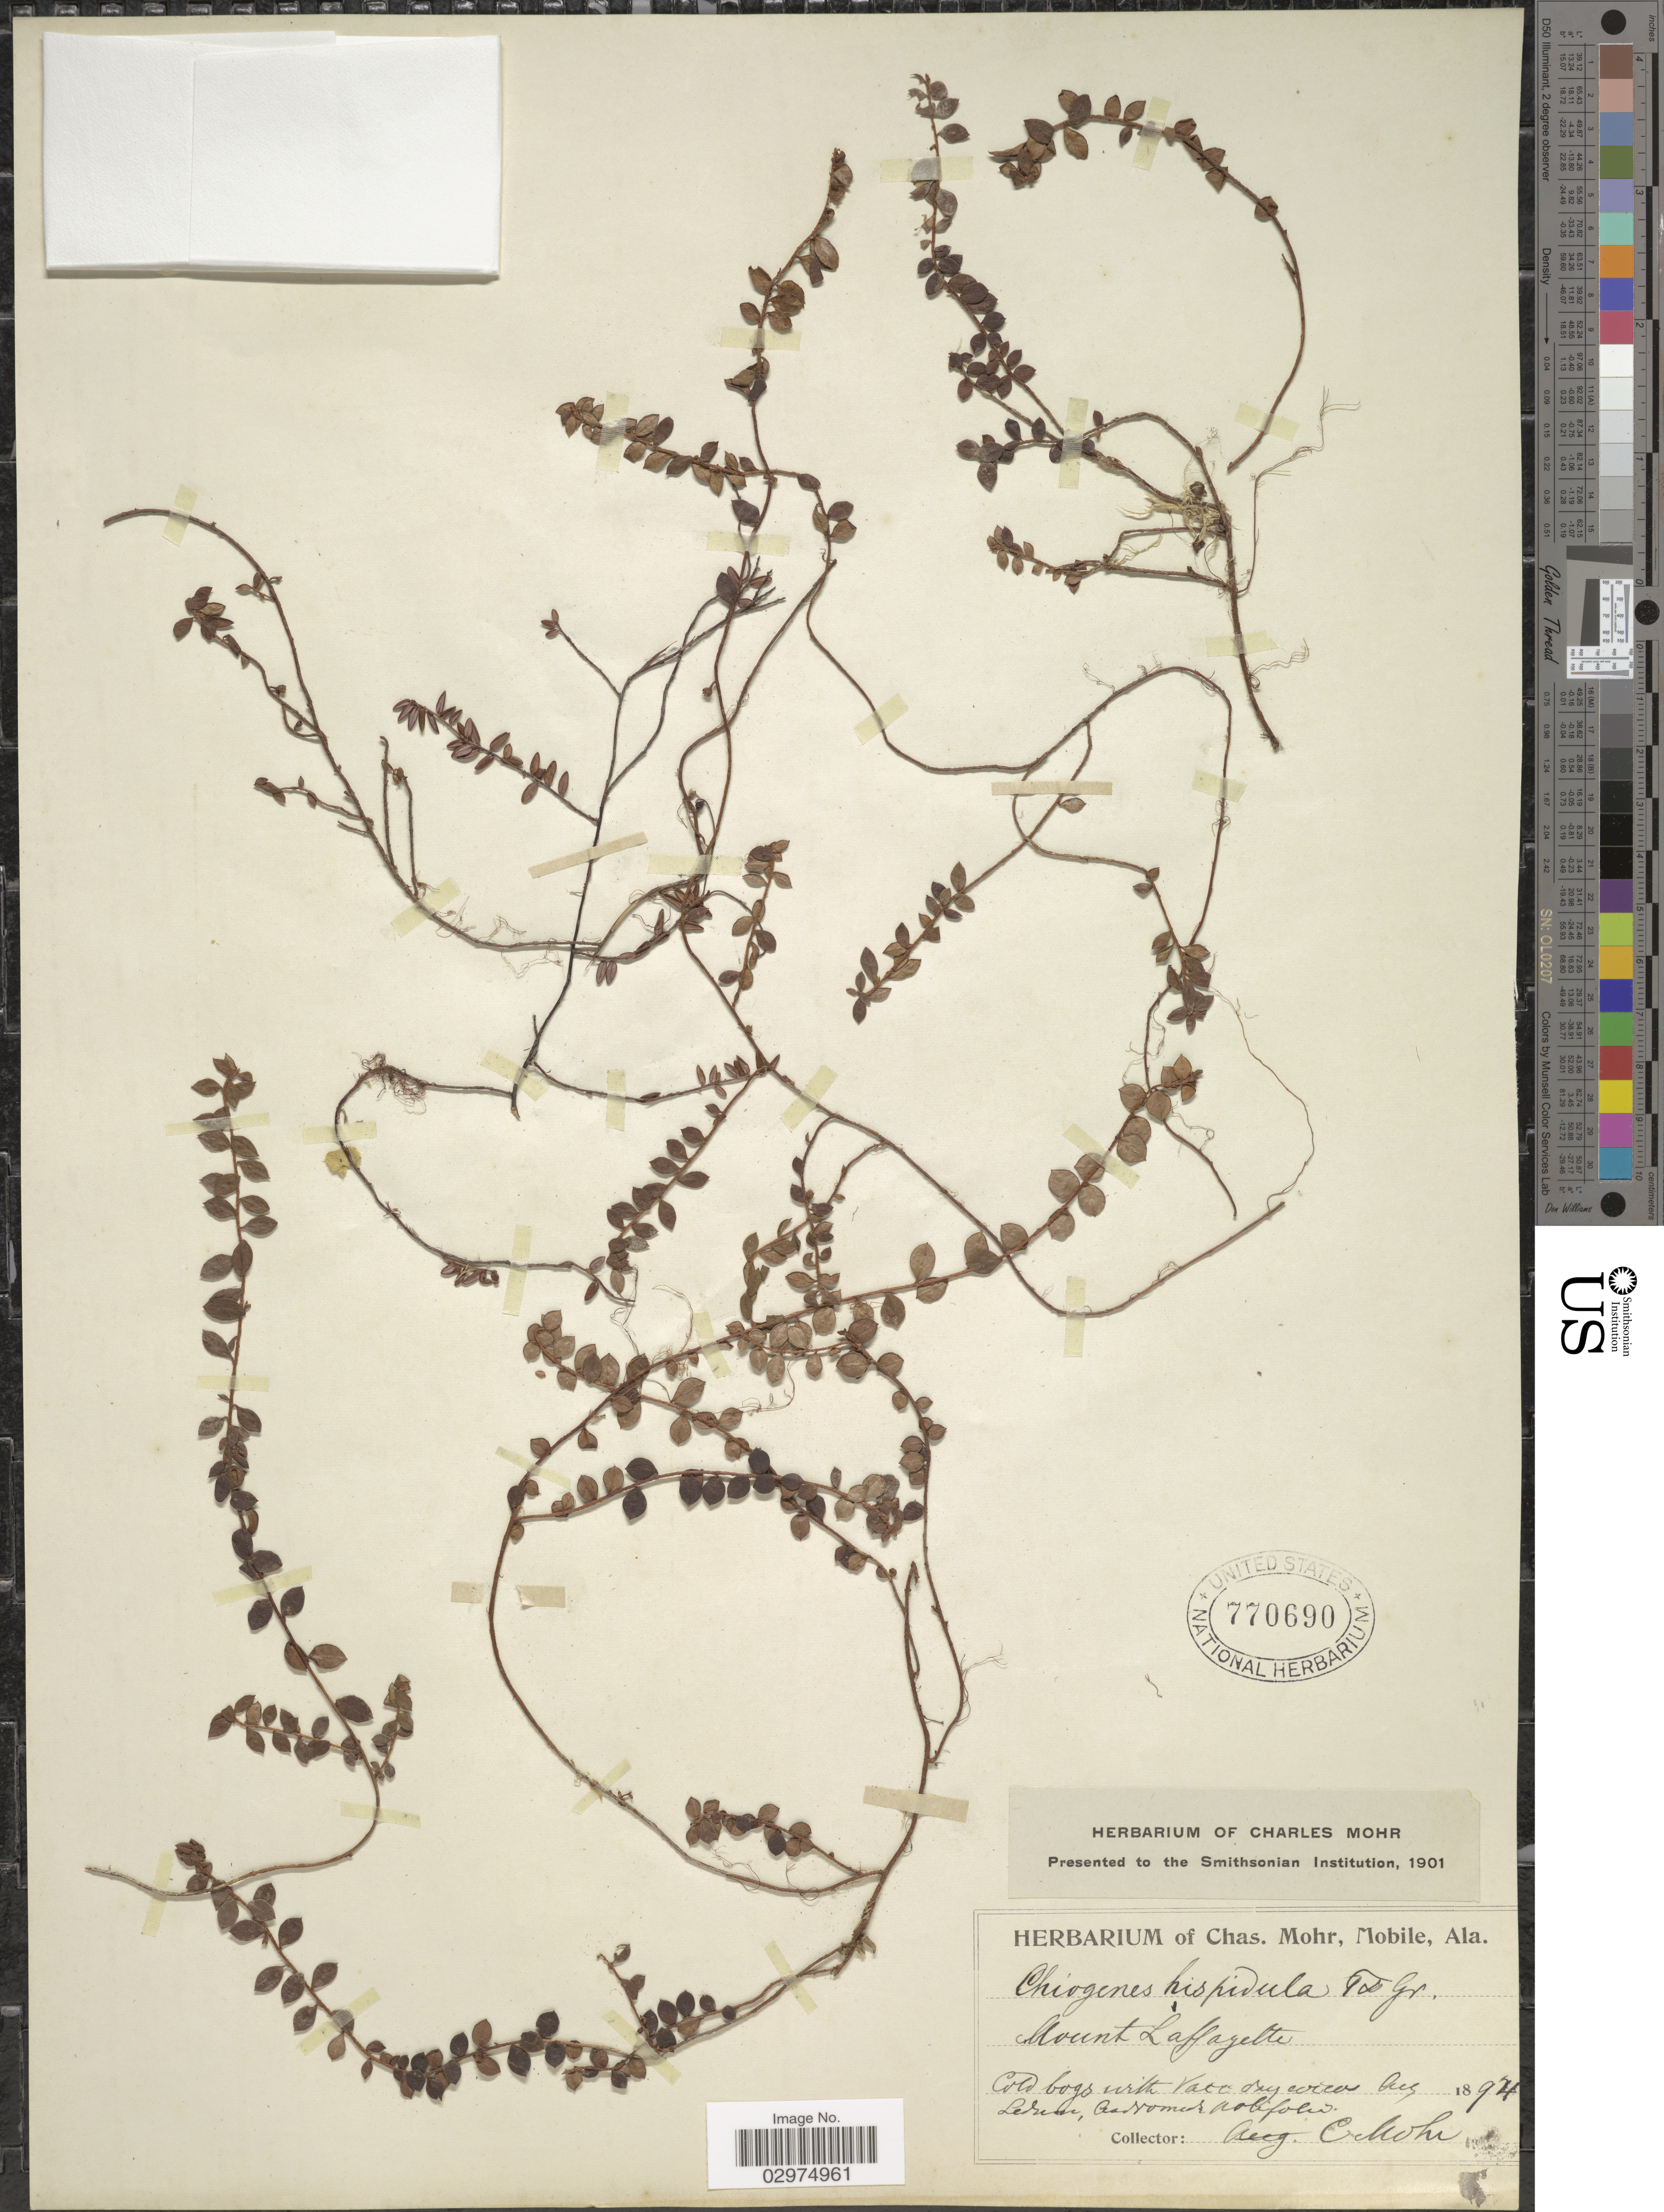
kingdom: Plantae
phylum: Tracheophyta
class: Magnoliopsida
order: Ericales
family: Ericaceae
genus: Gaultheria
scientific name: Gaultheria hispidula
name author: (L.) Muhl. ex Bigelow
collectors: Mohr, C. T. (herbarium)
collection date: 1894-08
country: United States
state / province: New Hampshire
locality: Mount Laffayette.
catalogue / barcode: US 770690